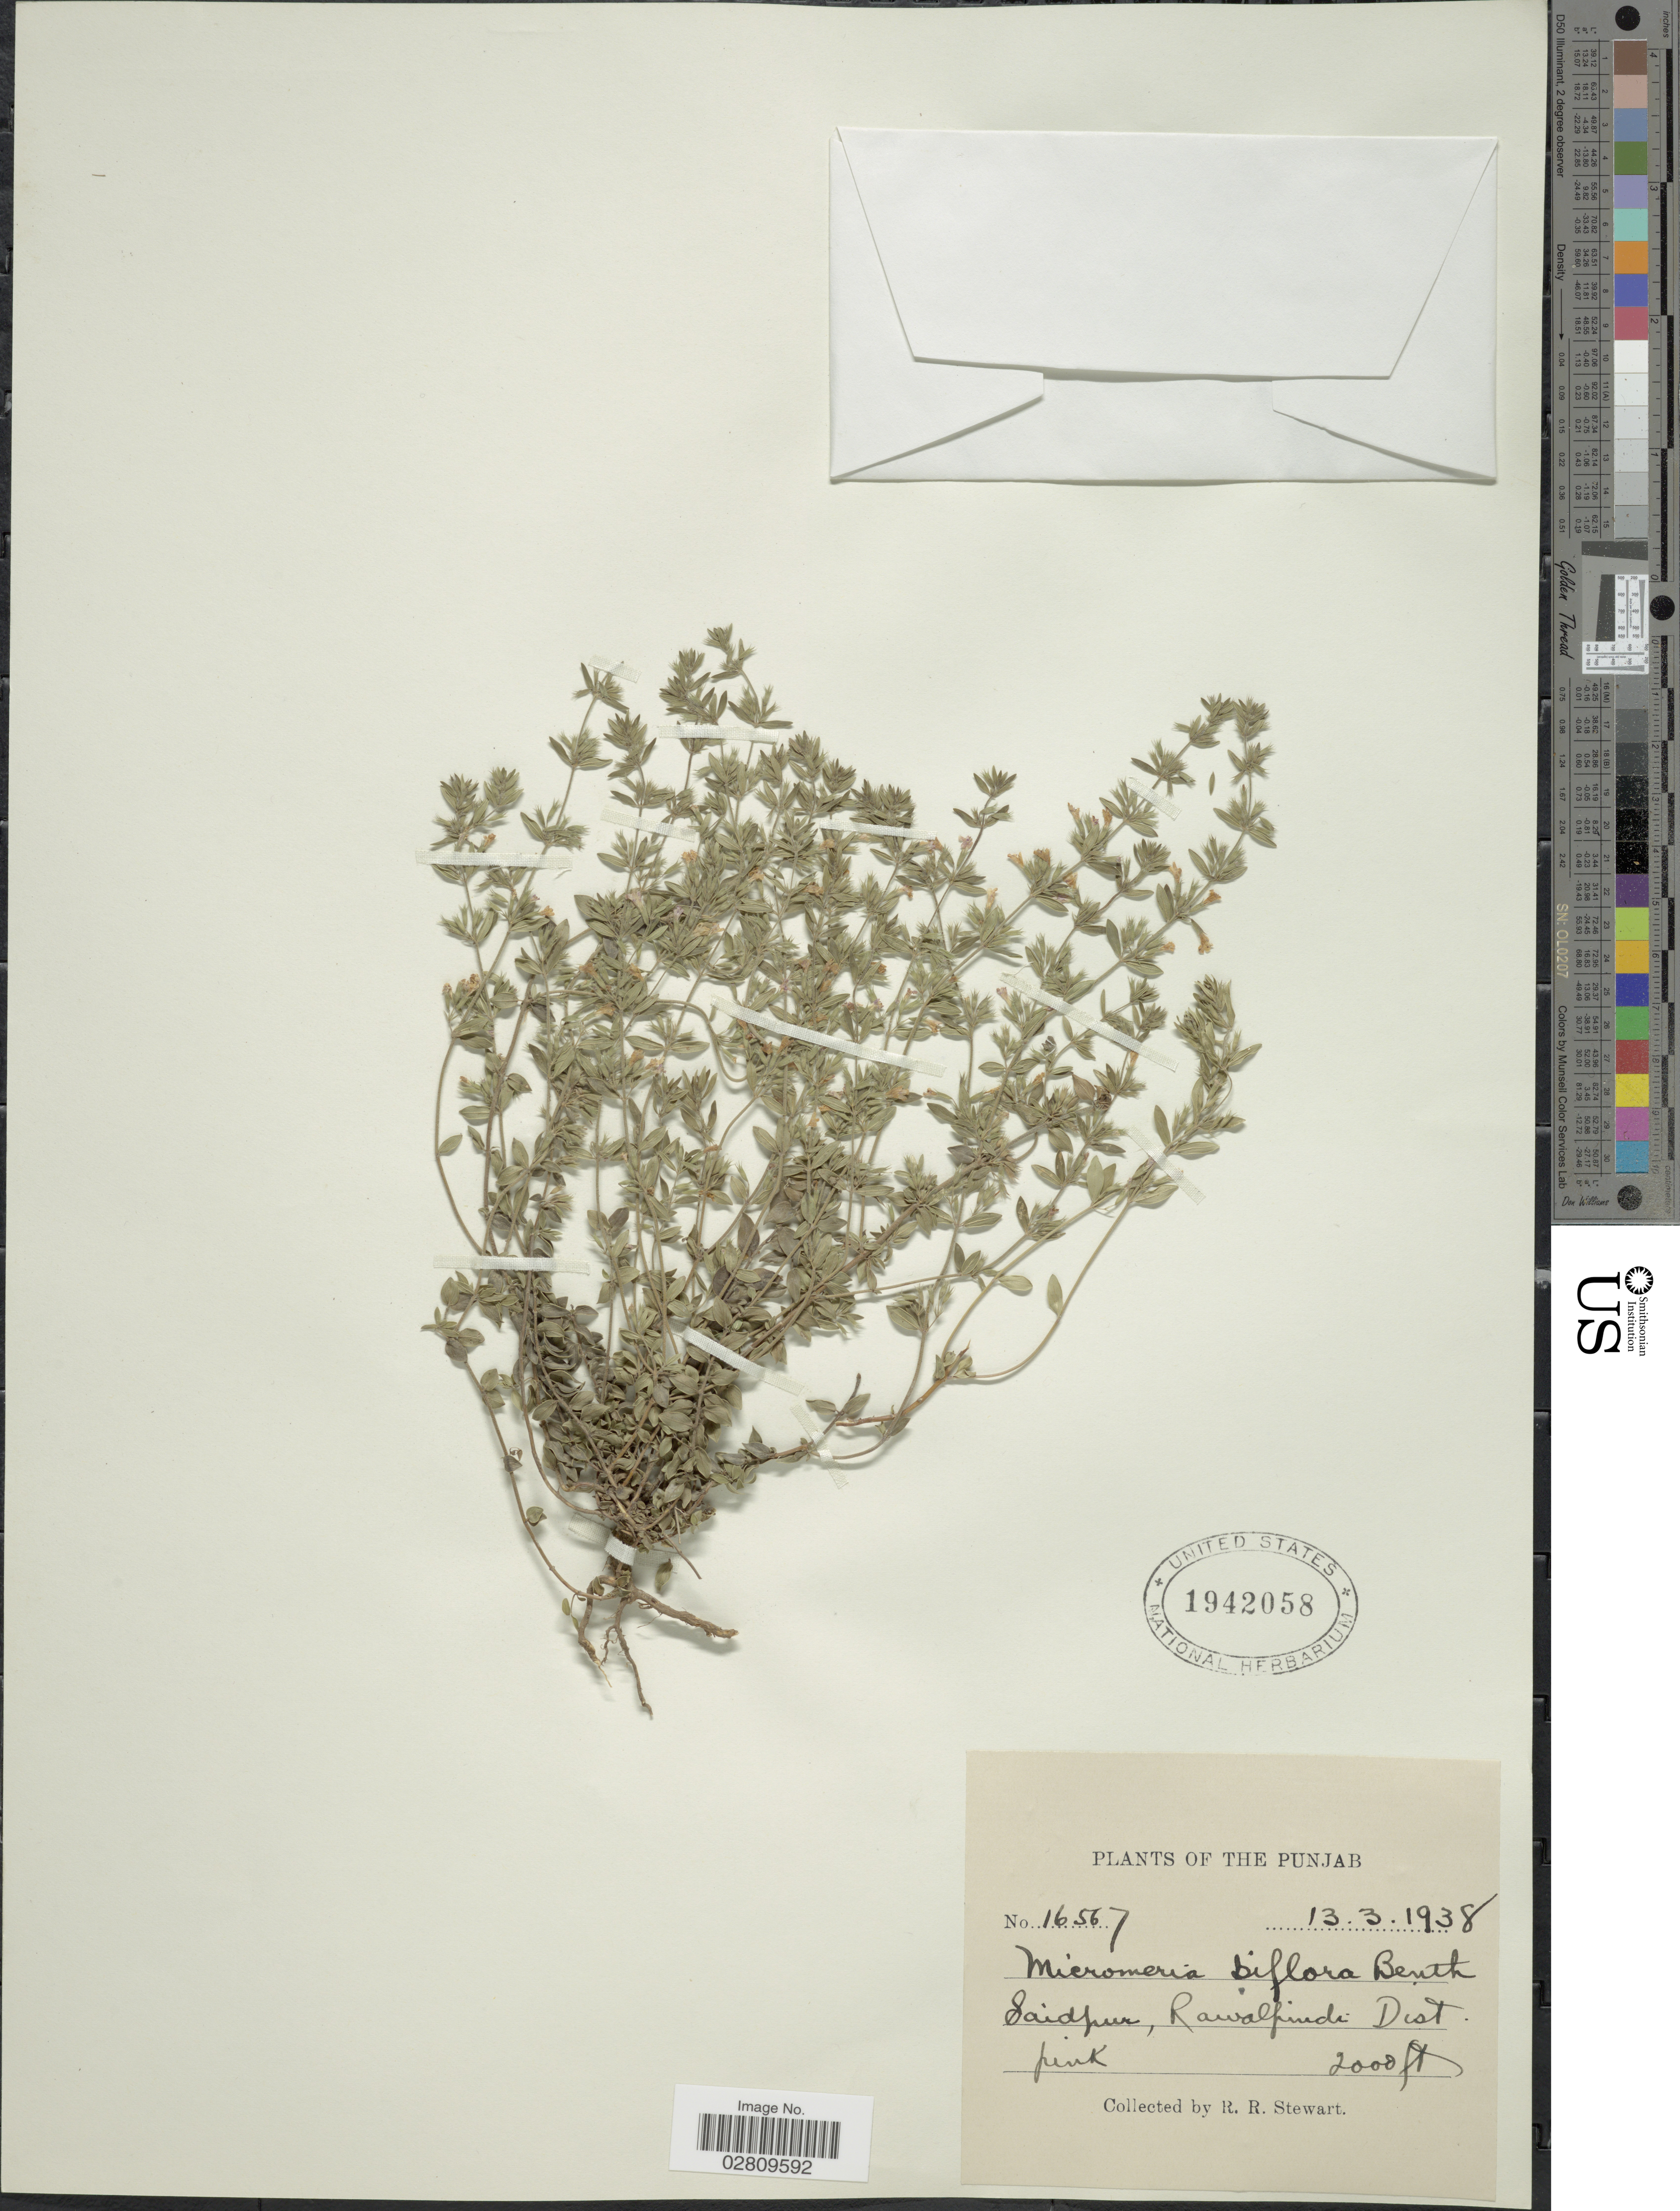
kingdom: Plantae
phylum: Tracheophyta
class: Magnoliopsida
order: Lamiales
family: Lamiaceae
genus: Micromeria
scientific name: Micromeria biflora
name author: (Buch.-Ham. ex D. Don) Benth.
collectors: R. R. Stewart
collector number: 16567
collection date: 1938-03-13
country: Pakistan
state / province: Punjab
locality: Punjab. Saidpur, Rawalpindi Dist.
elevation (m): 610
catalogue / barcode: US 1942058